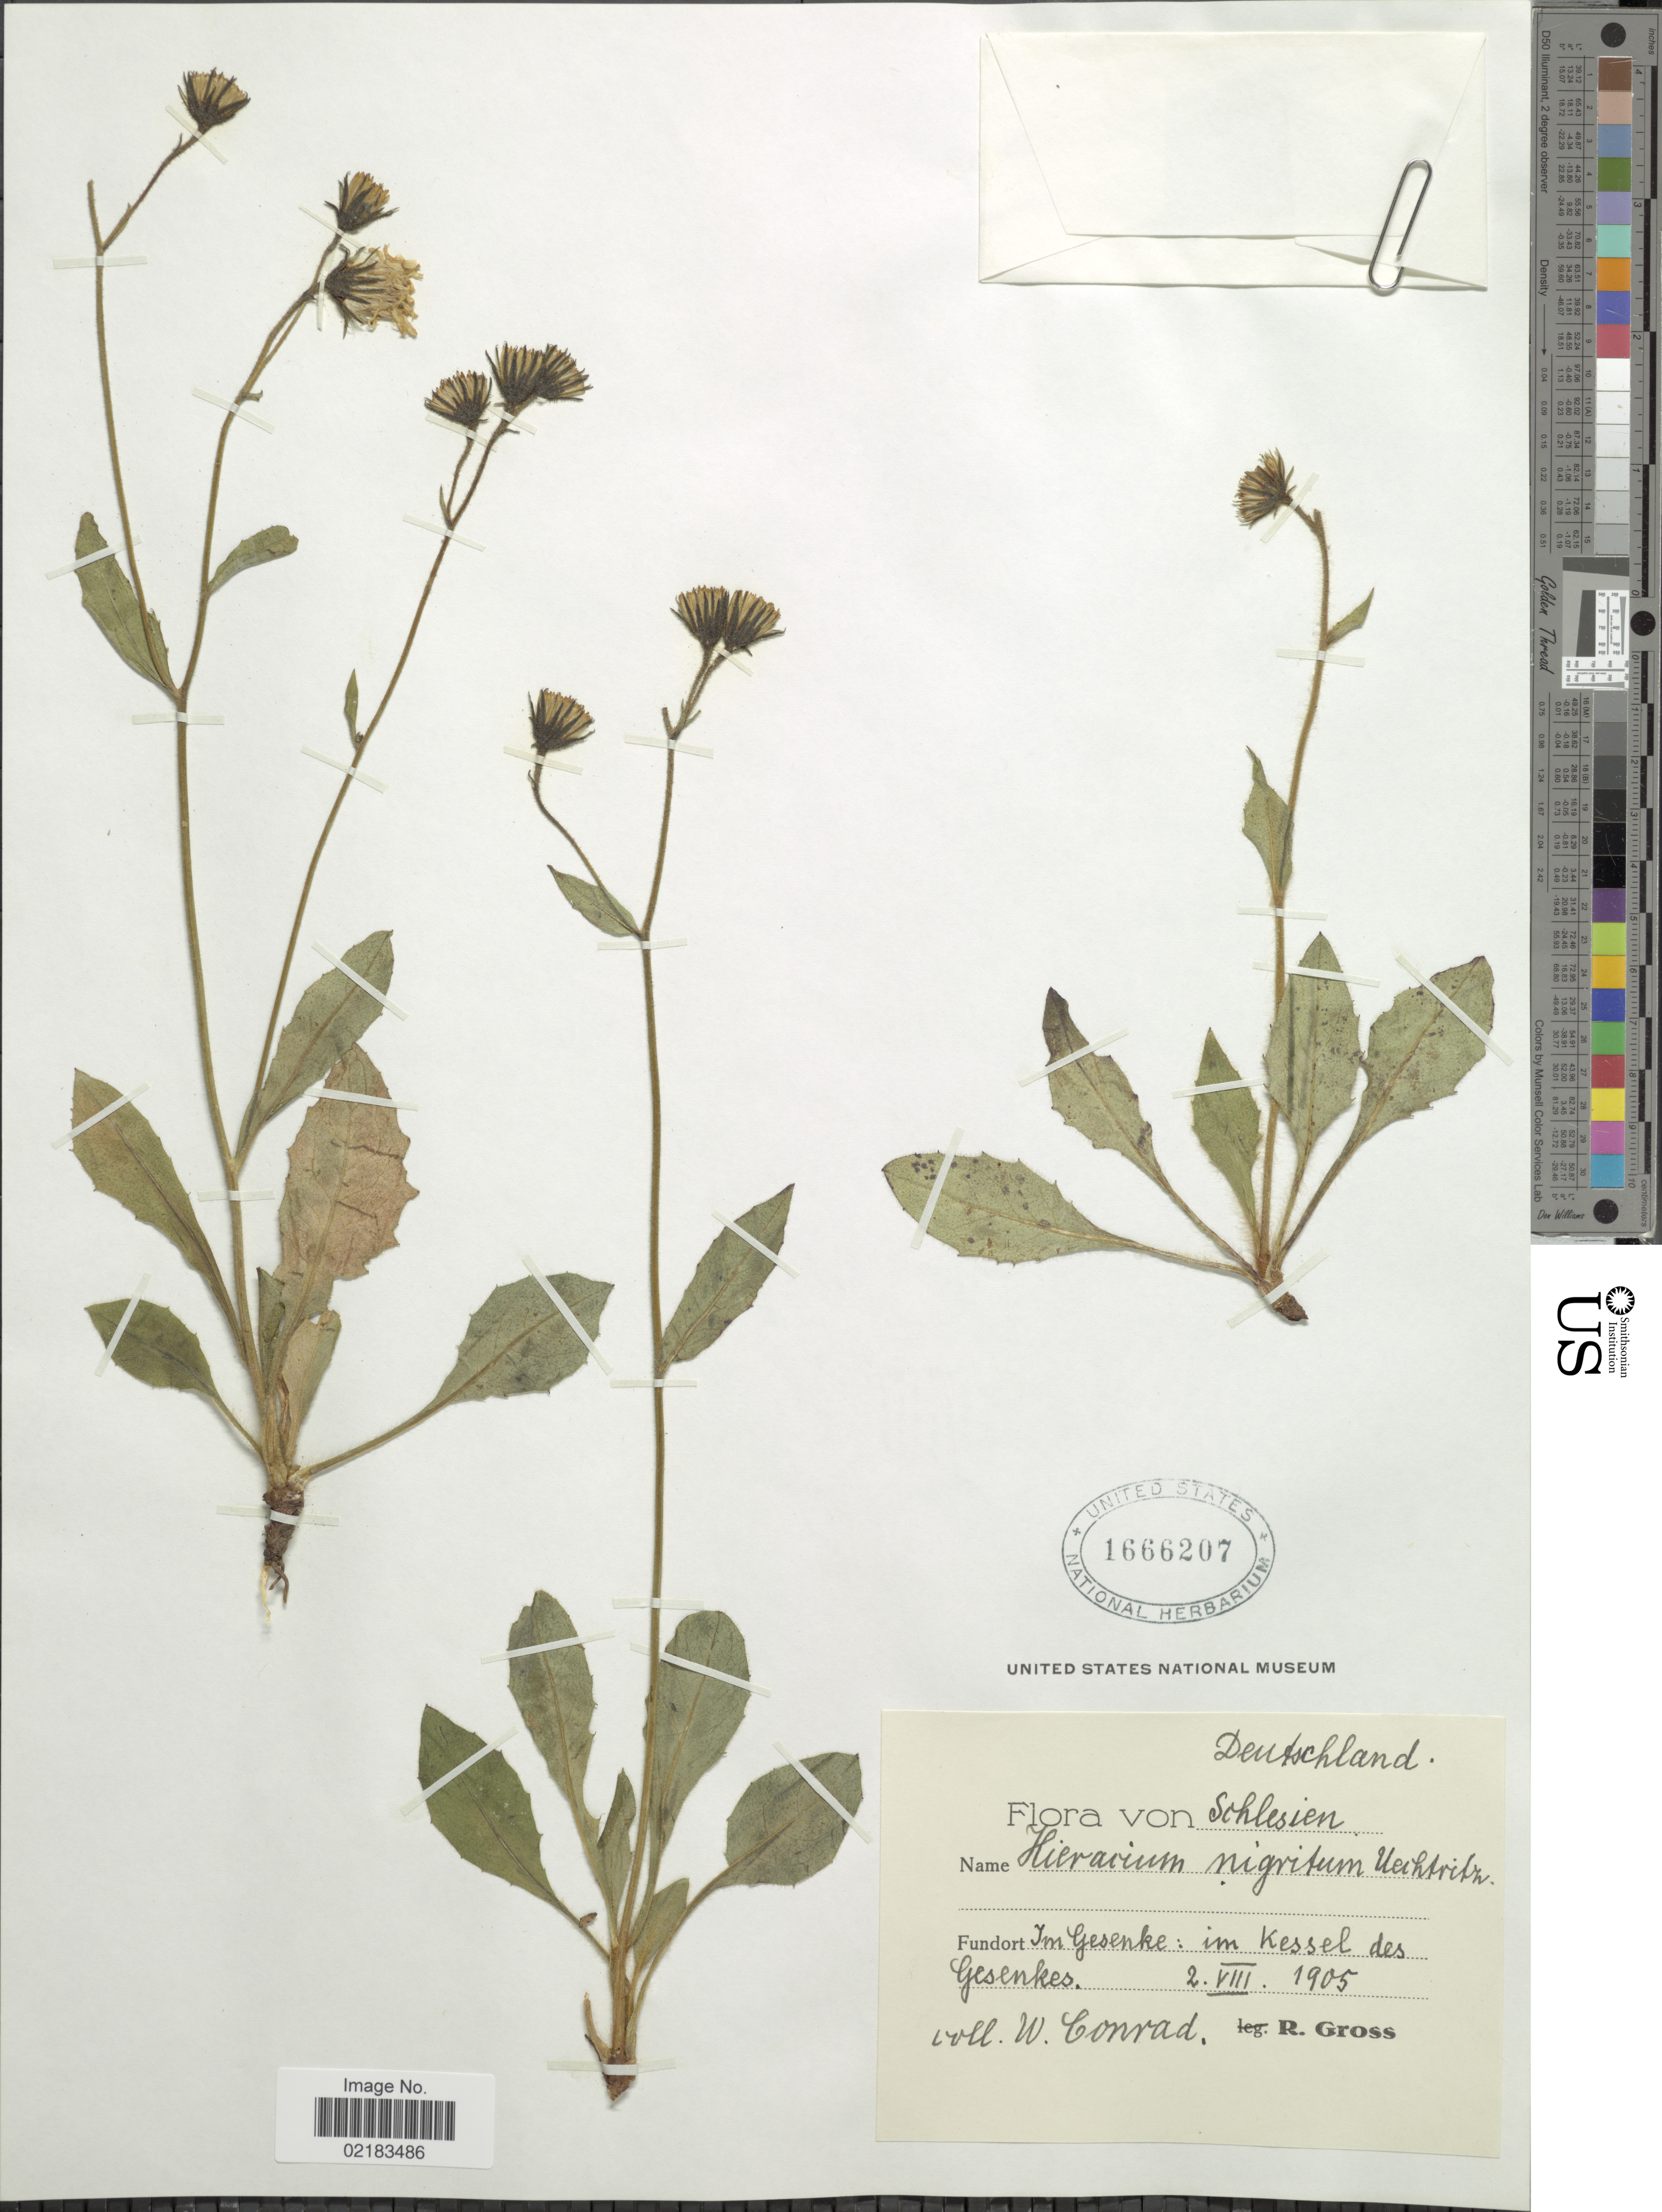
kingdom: Plantae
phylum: Tracheophyta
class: Magnoliopsida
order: Asterales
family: Asteraceae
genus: Hieracium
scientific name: Hieracium nigritum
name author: R. Uechtr.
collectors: W. Conrad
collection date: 1905-08-02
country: Germany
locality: Schlesien, Fundort In Gesenke: im Gesenke: in Kessel des Gesenkes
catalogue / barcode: US 1666207